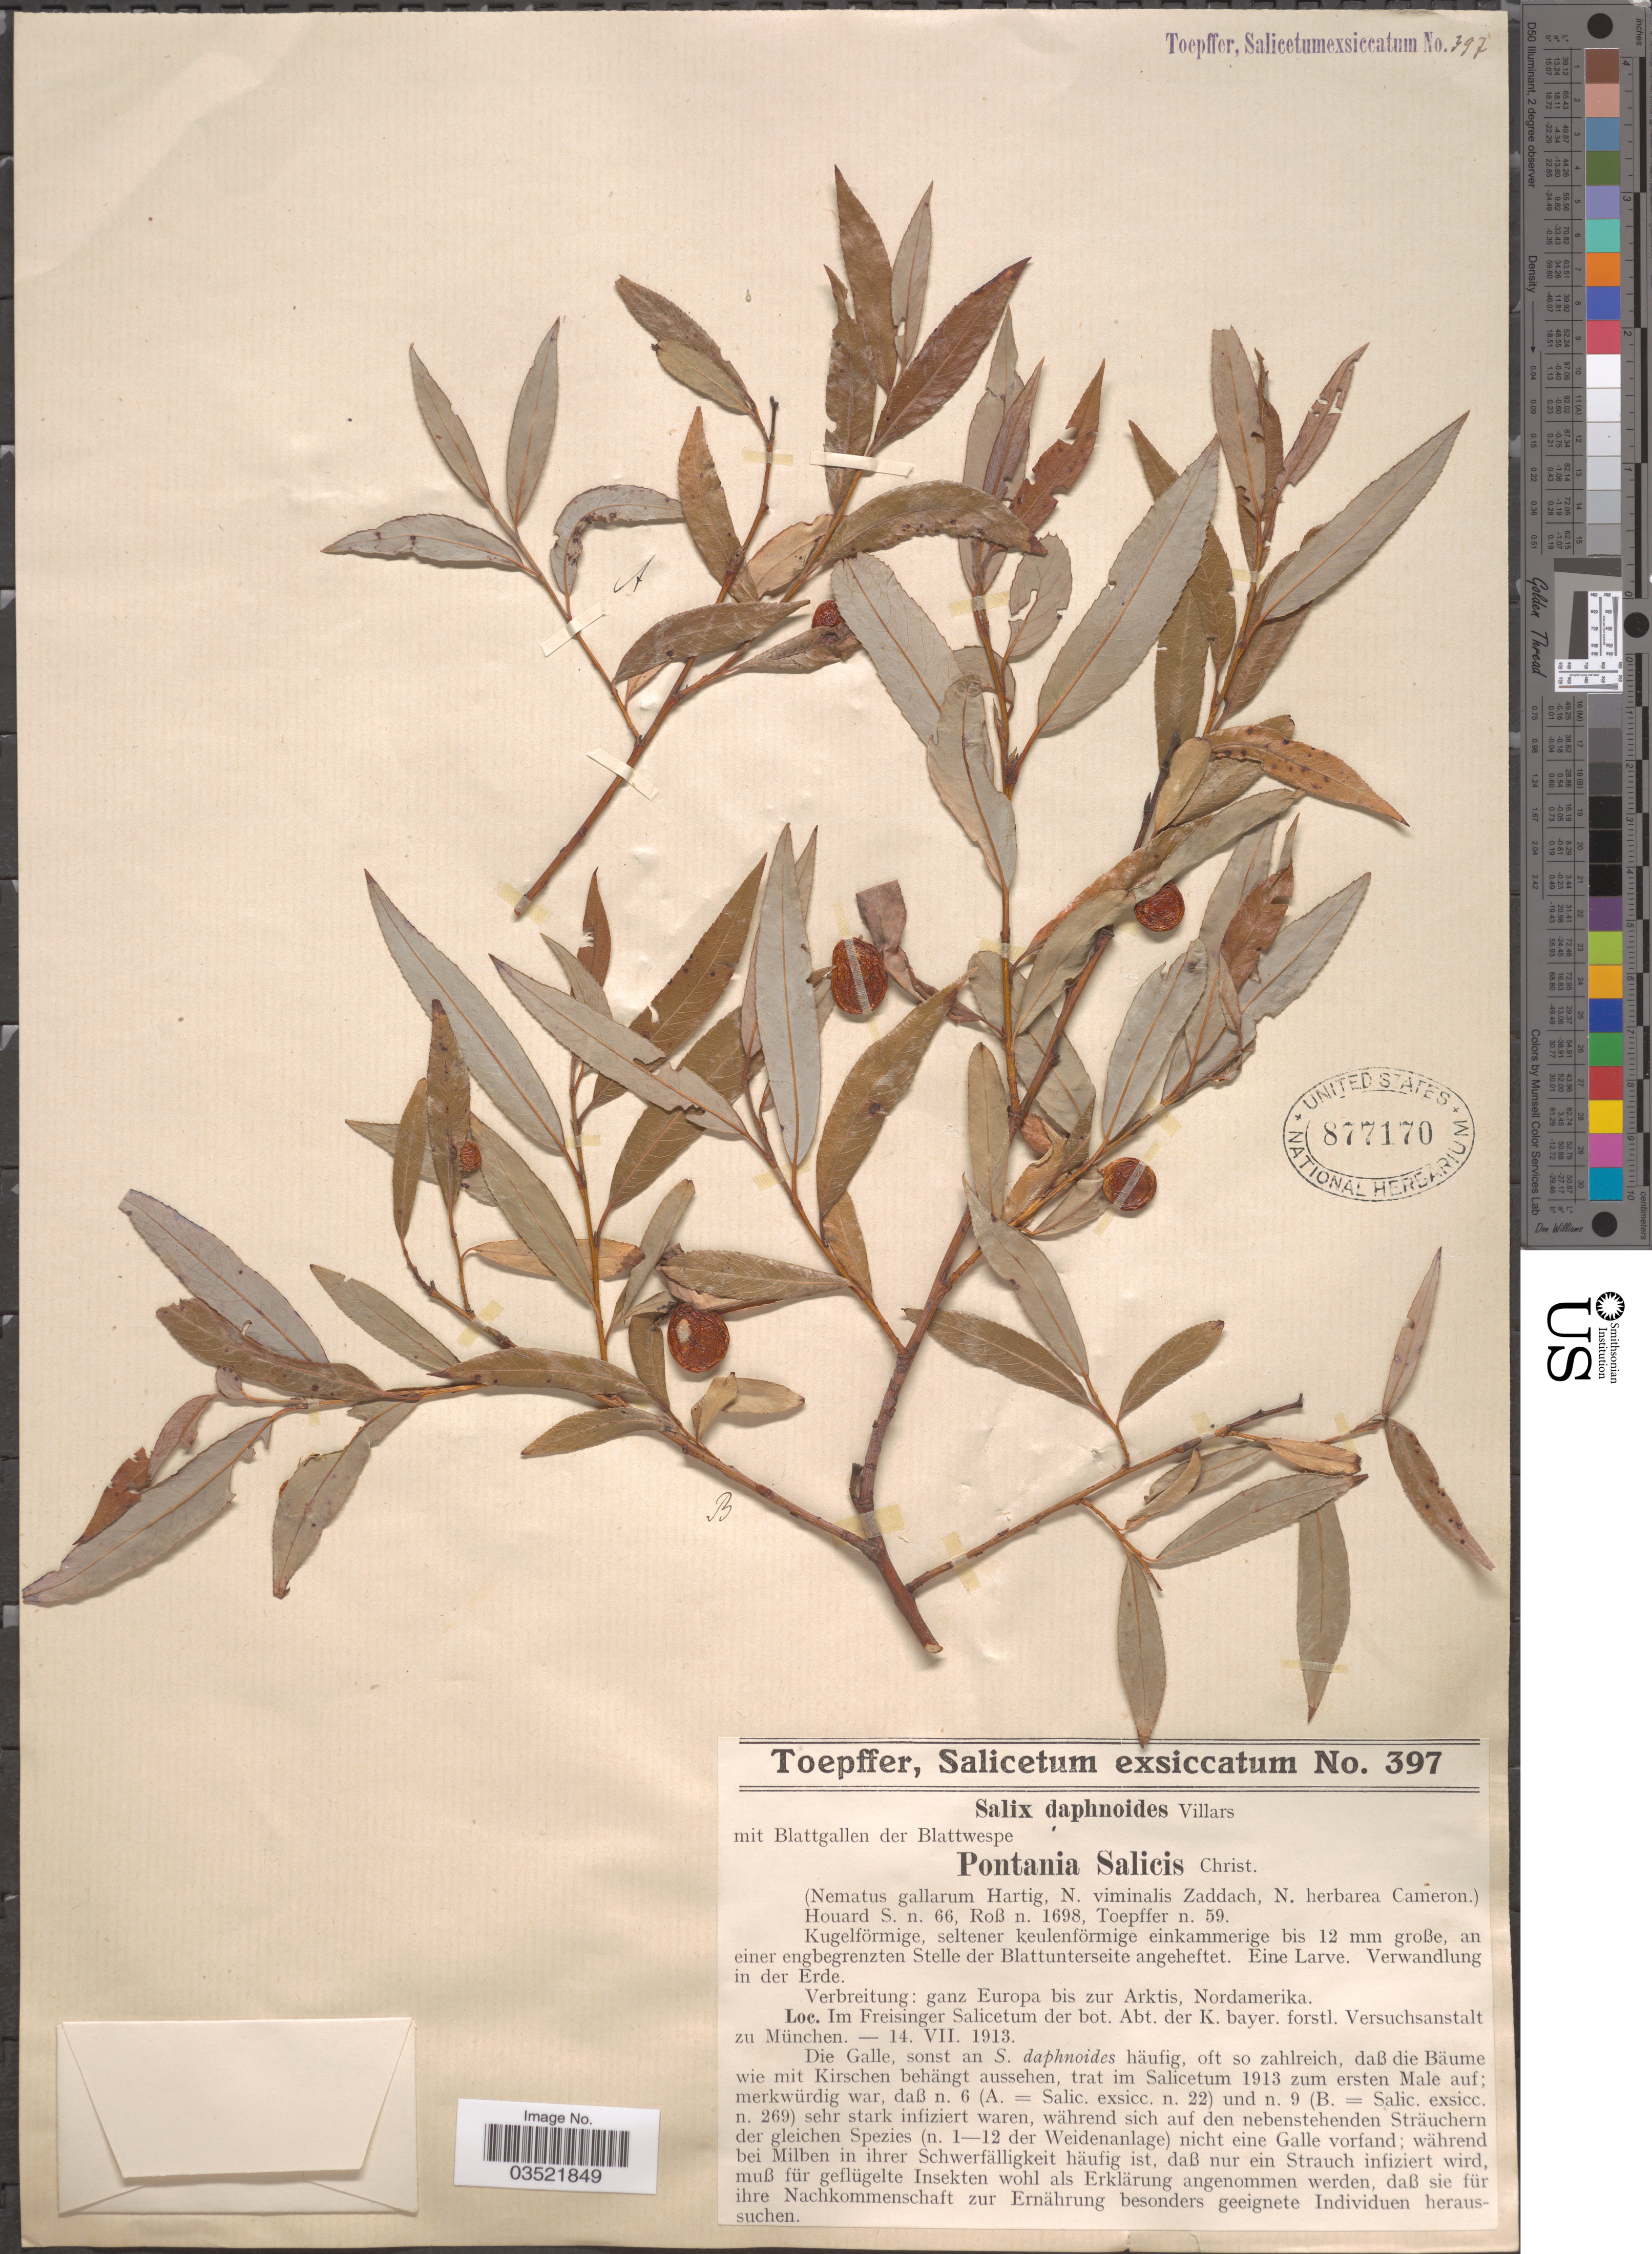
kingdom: Plantae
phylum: Tracheophyta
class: Magnoliopsida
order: Malpighiales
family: Salicaceae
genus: Salix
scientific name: Salix daphnoides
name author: Vill.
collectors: A. Toepffer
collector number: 397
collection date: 1913-07-14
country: Germany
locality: Im Freisinger Salicetum der bot. Abt. der K. bayer. forstl. Versuchsantalt zu München.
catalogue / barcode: US 877170